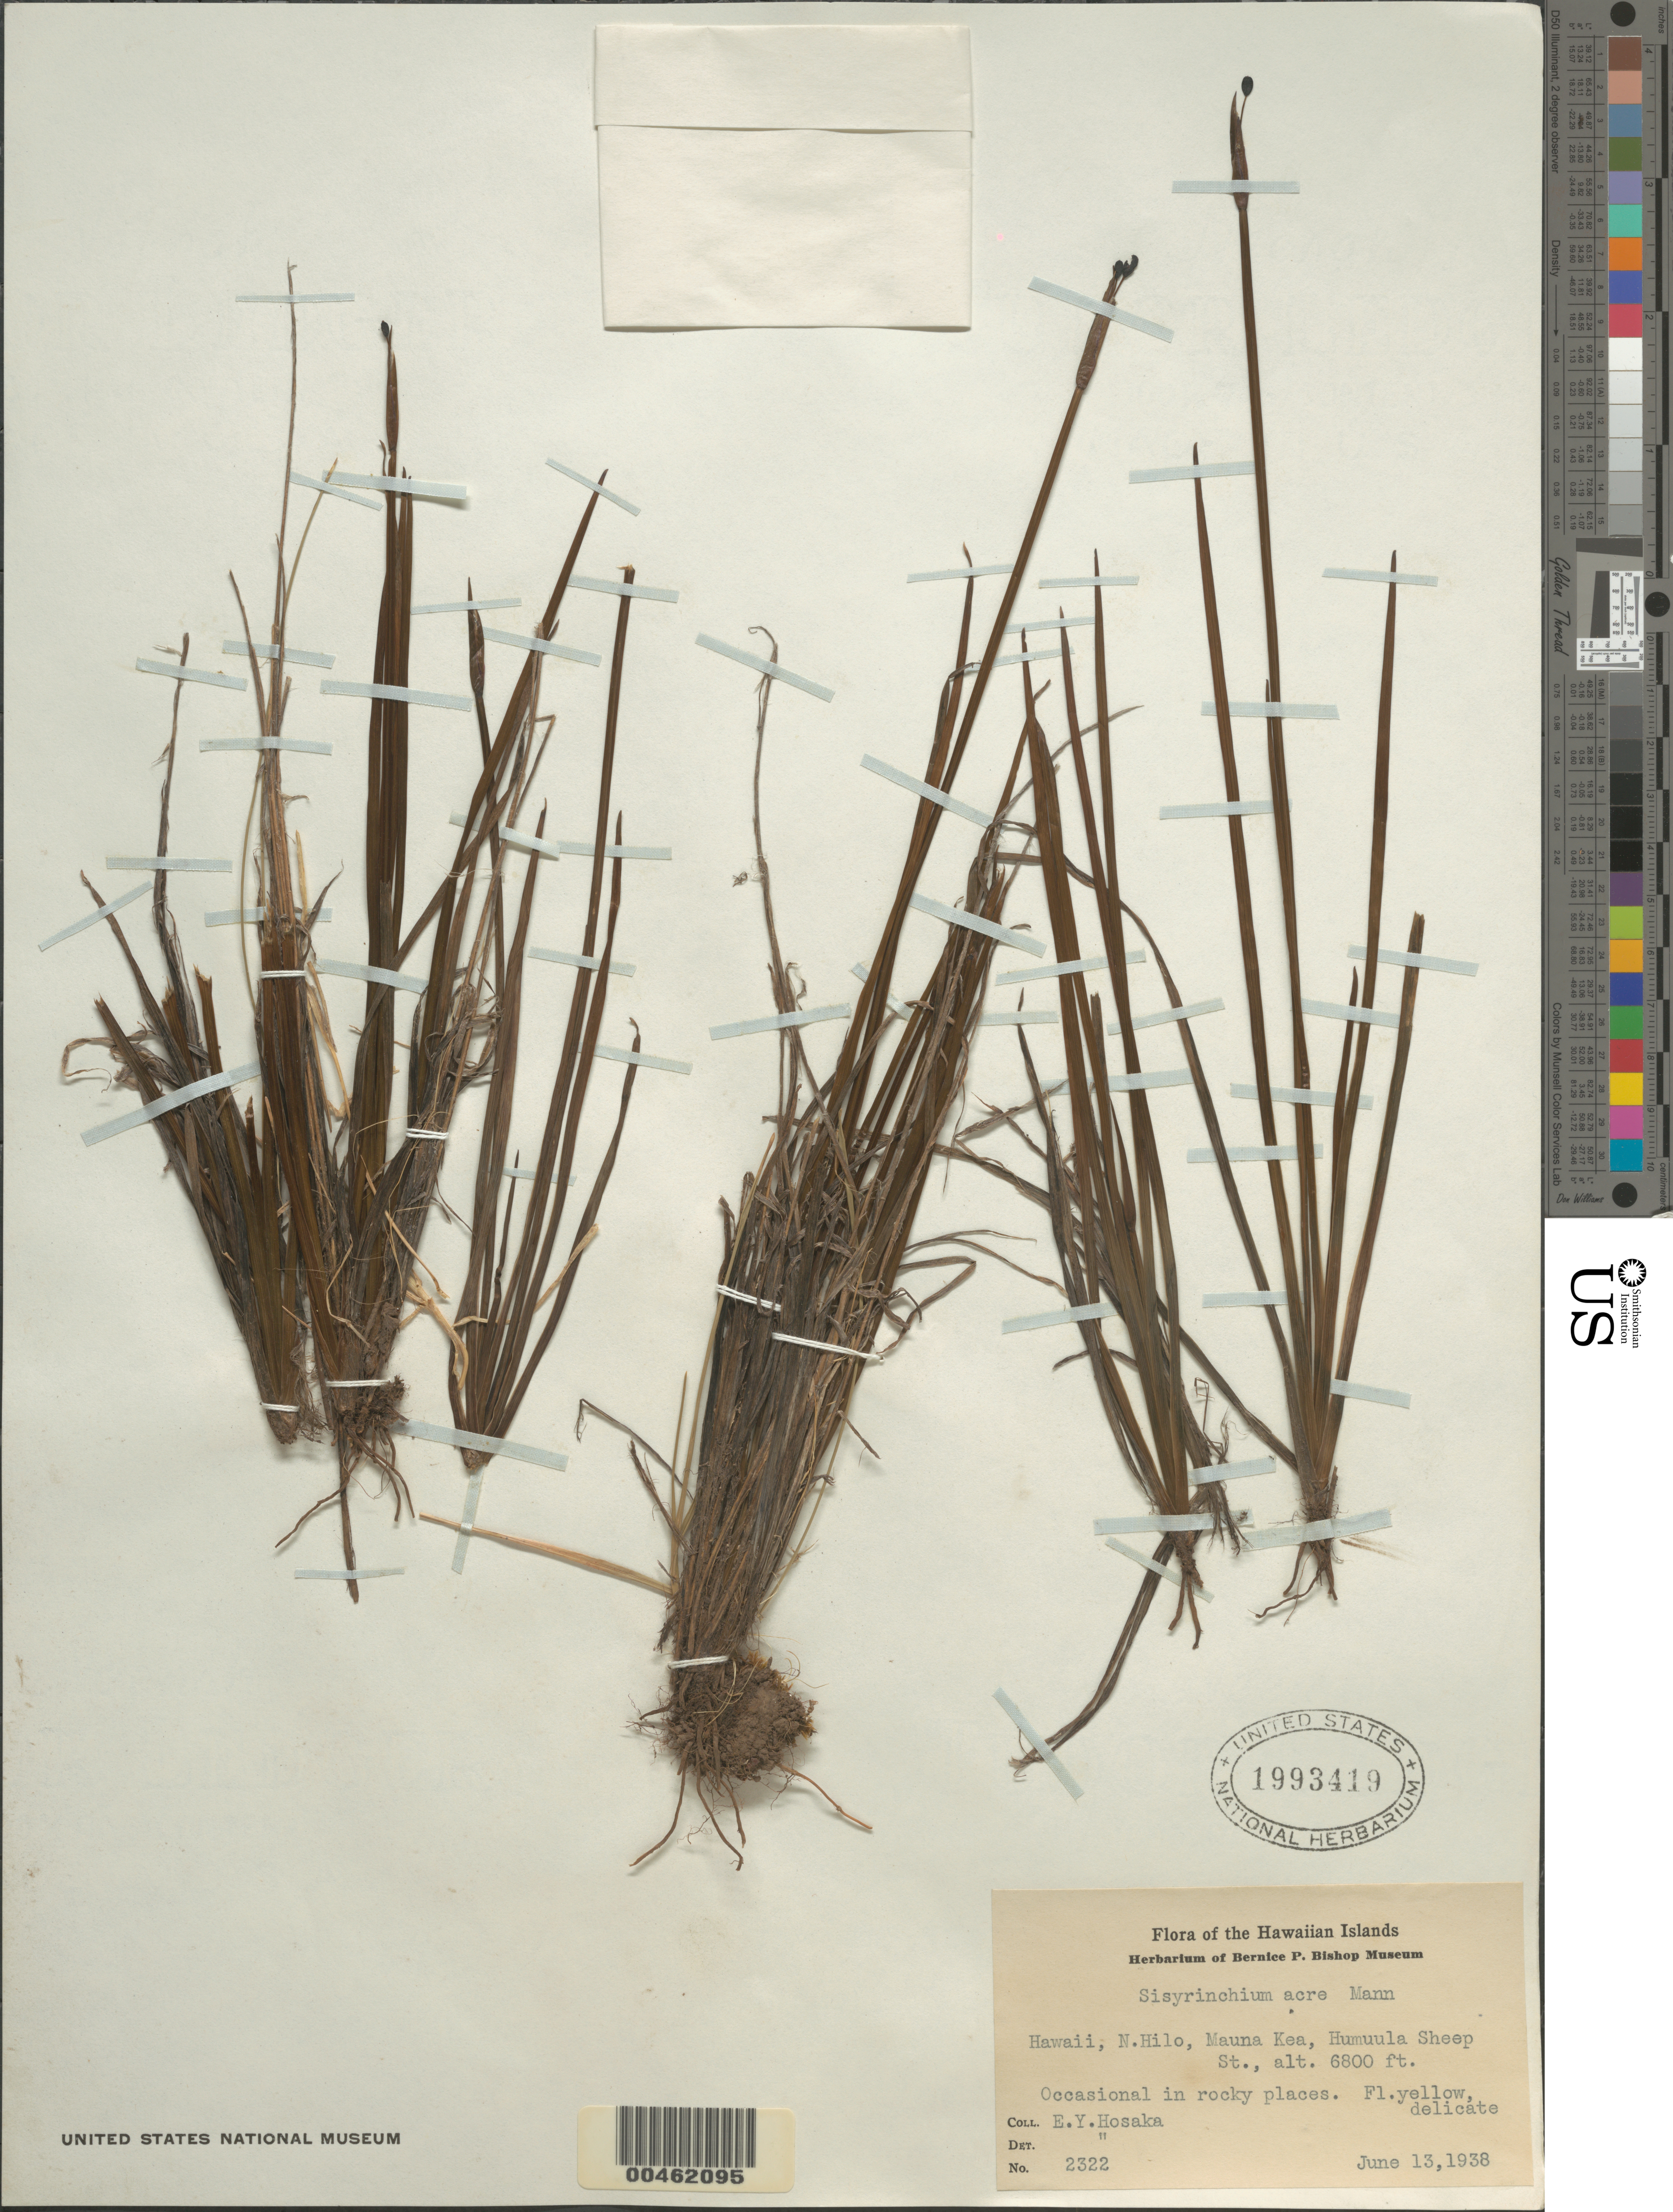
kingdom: Plantae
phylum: Tracheophyta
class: Liliopsida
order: Asparagales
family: Iridaceae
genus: Sisyrinchium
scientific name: Sisyrinchium acre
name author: H. Mann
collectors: E. Y. Hosaka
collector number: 2322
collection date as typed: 13 Jun 1938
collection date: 1938-06-13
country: United States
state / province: Hawaii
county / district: Hawaii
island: Hawaii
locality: N Hilo, Mauna Kea, Humuula Sheep Station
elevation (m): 2073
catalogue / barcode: US 1993419